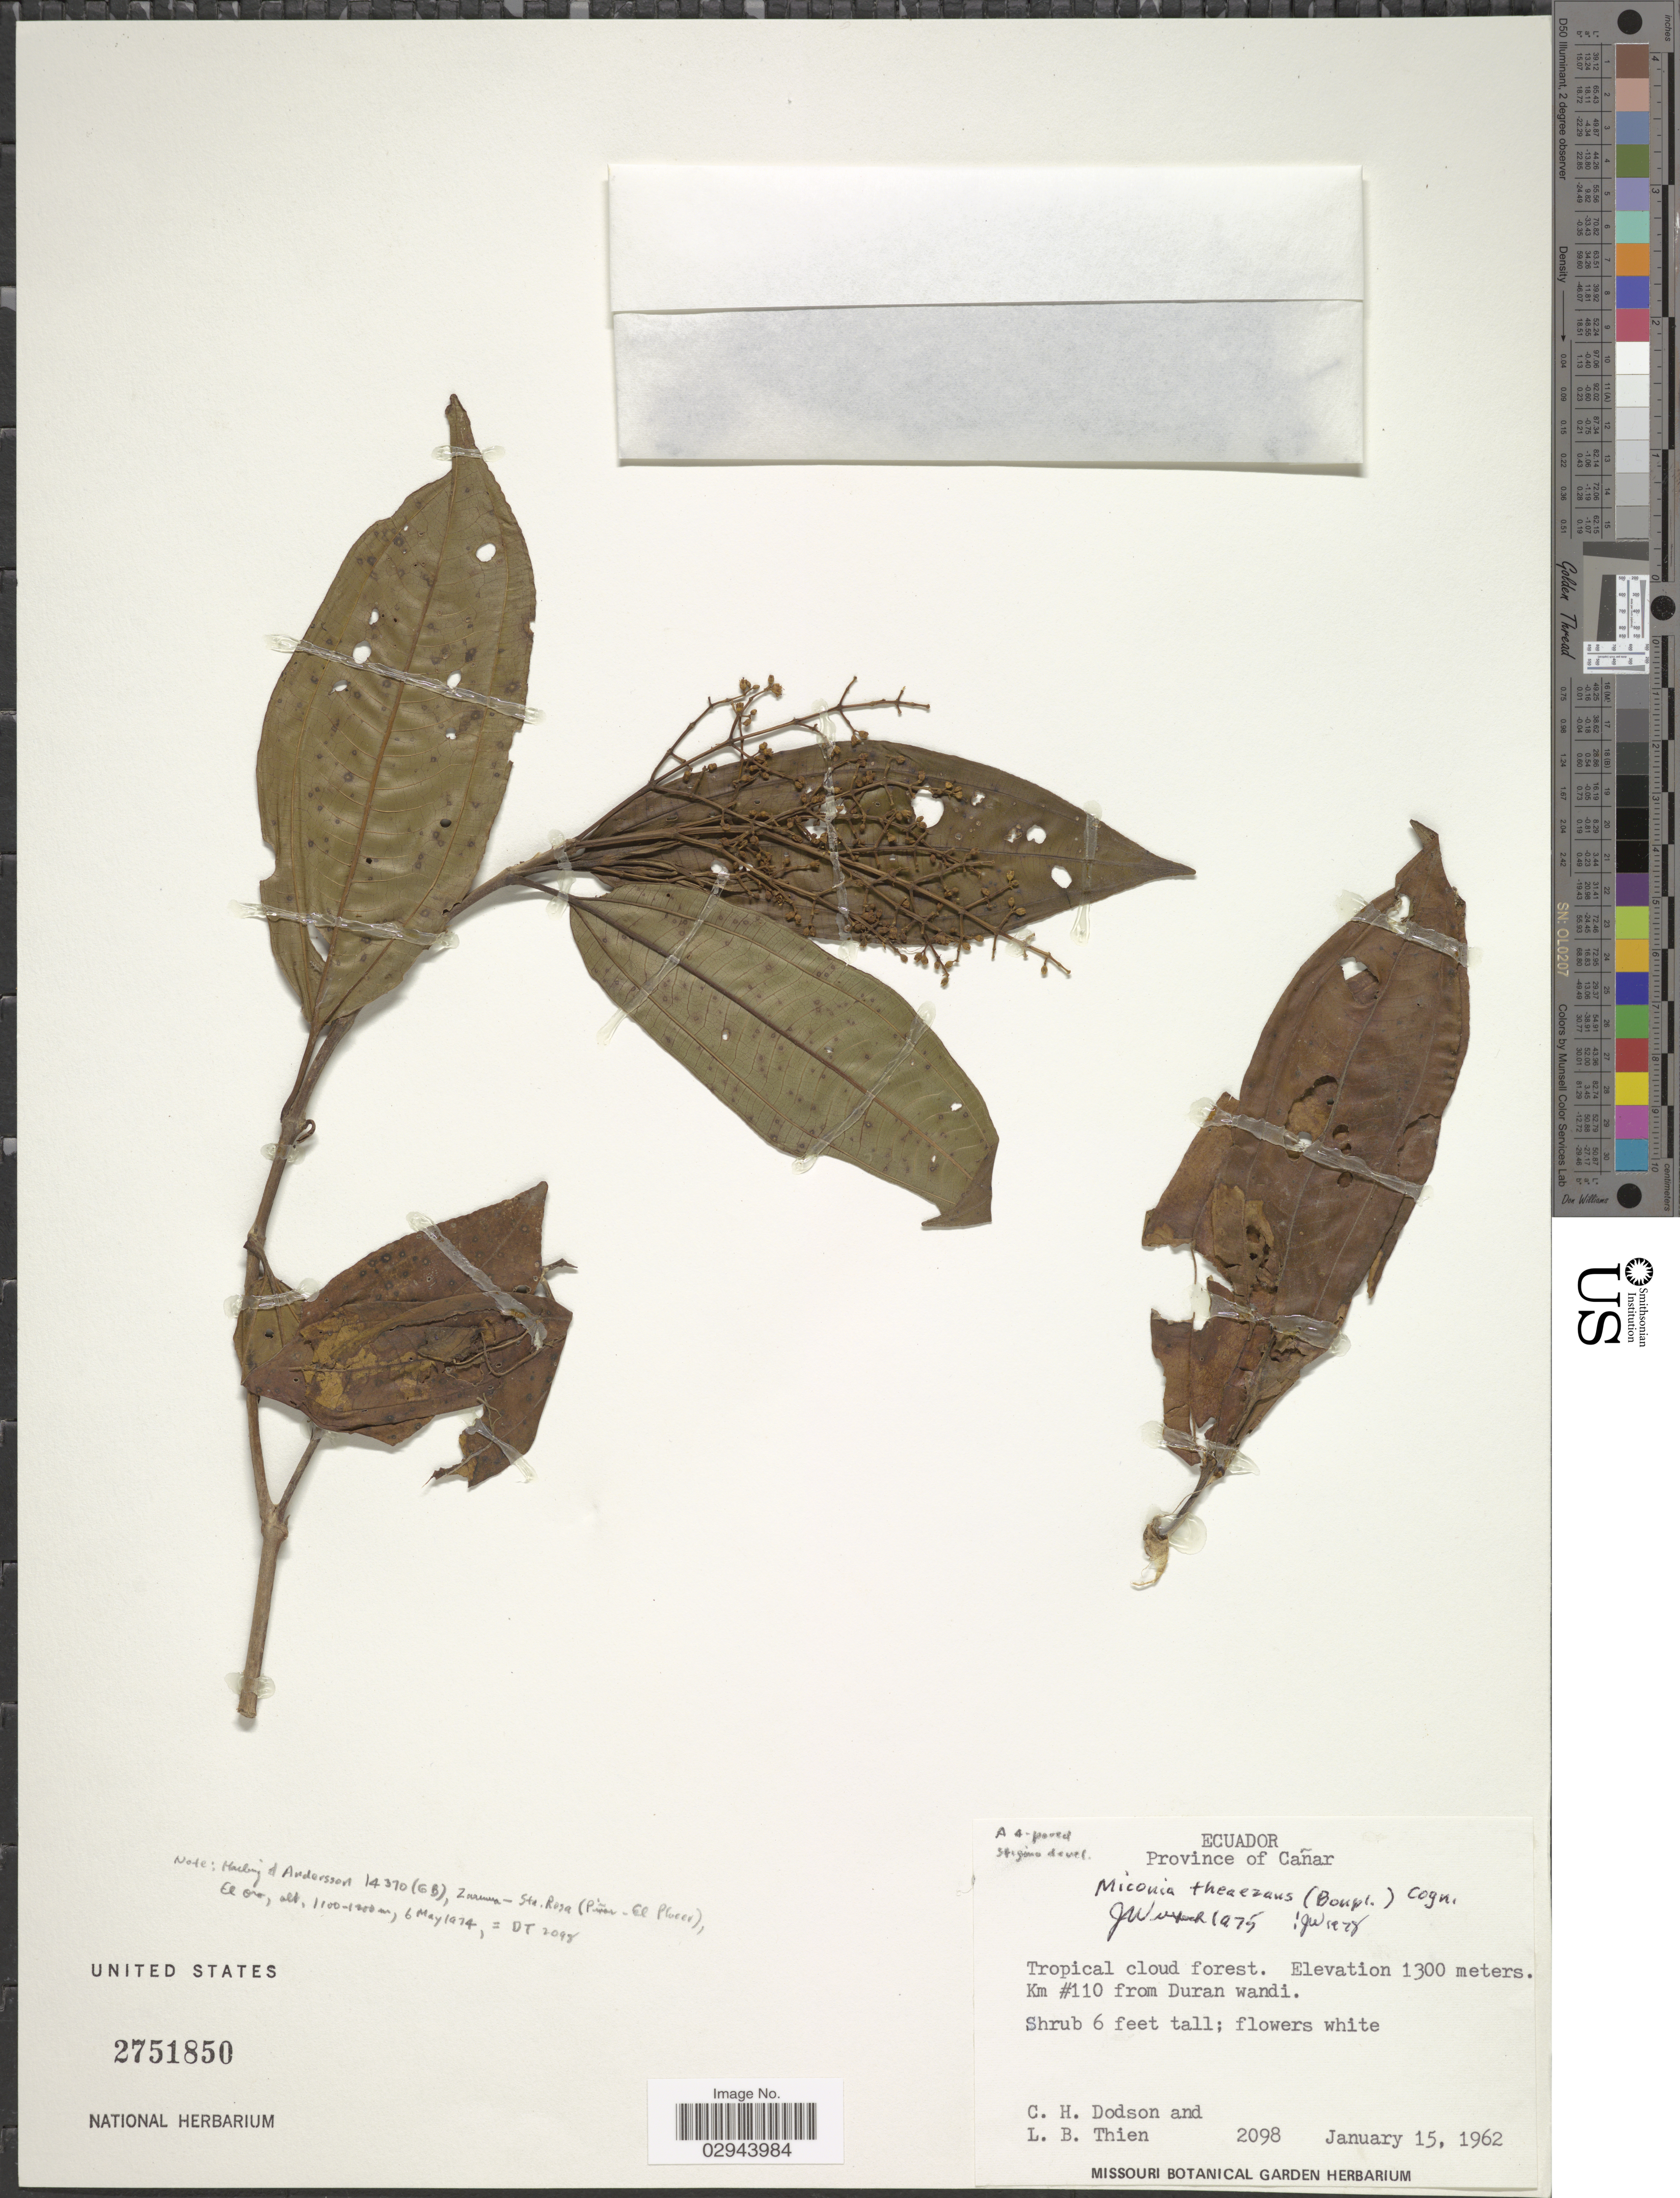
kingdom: Plantae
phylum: Tracheophyta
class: Magnoliopsida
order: Myrtales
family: Melastomataceae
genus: Miconia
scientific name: Miconia theizans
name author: (Bonpl.) Cogn.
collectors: C. H. Dodson & L. Thien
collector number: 2098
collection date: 1962-01-15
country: Ecuador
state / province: Cañar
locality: Km #110 from Duran wandi.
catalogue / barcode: US 2751850